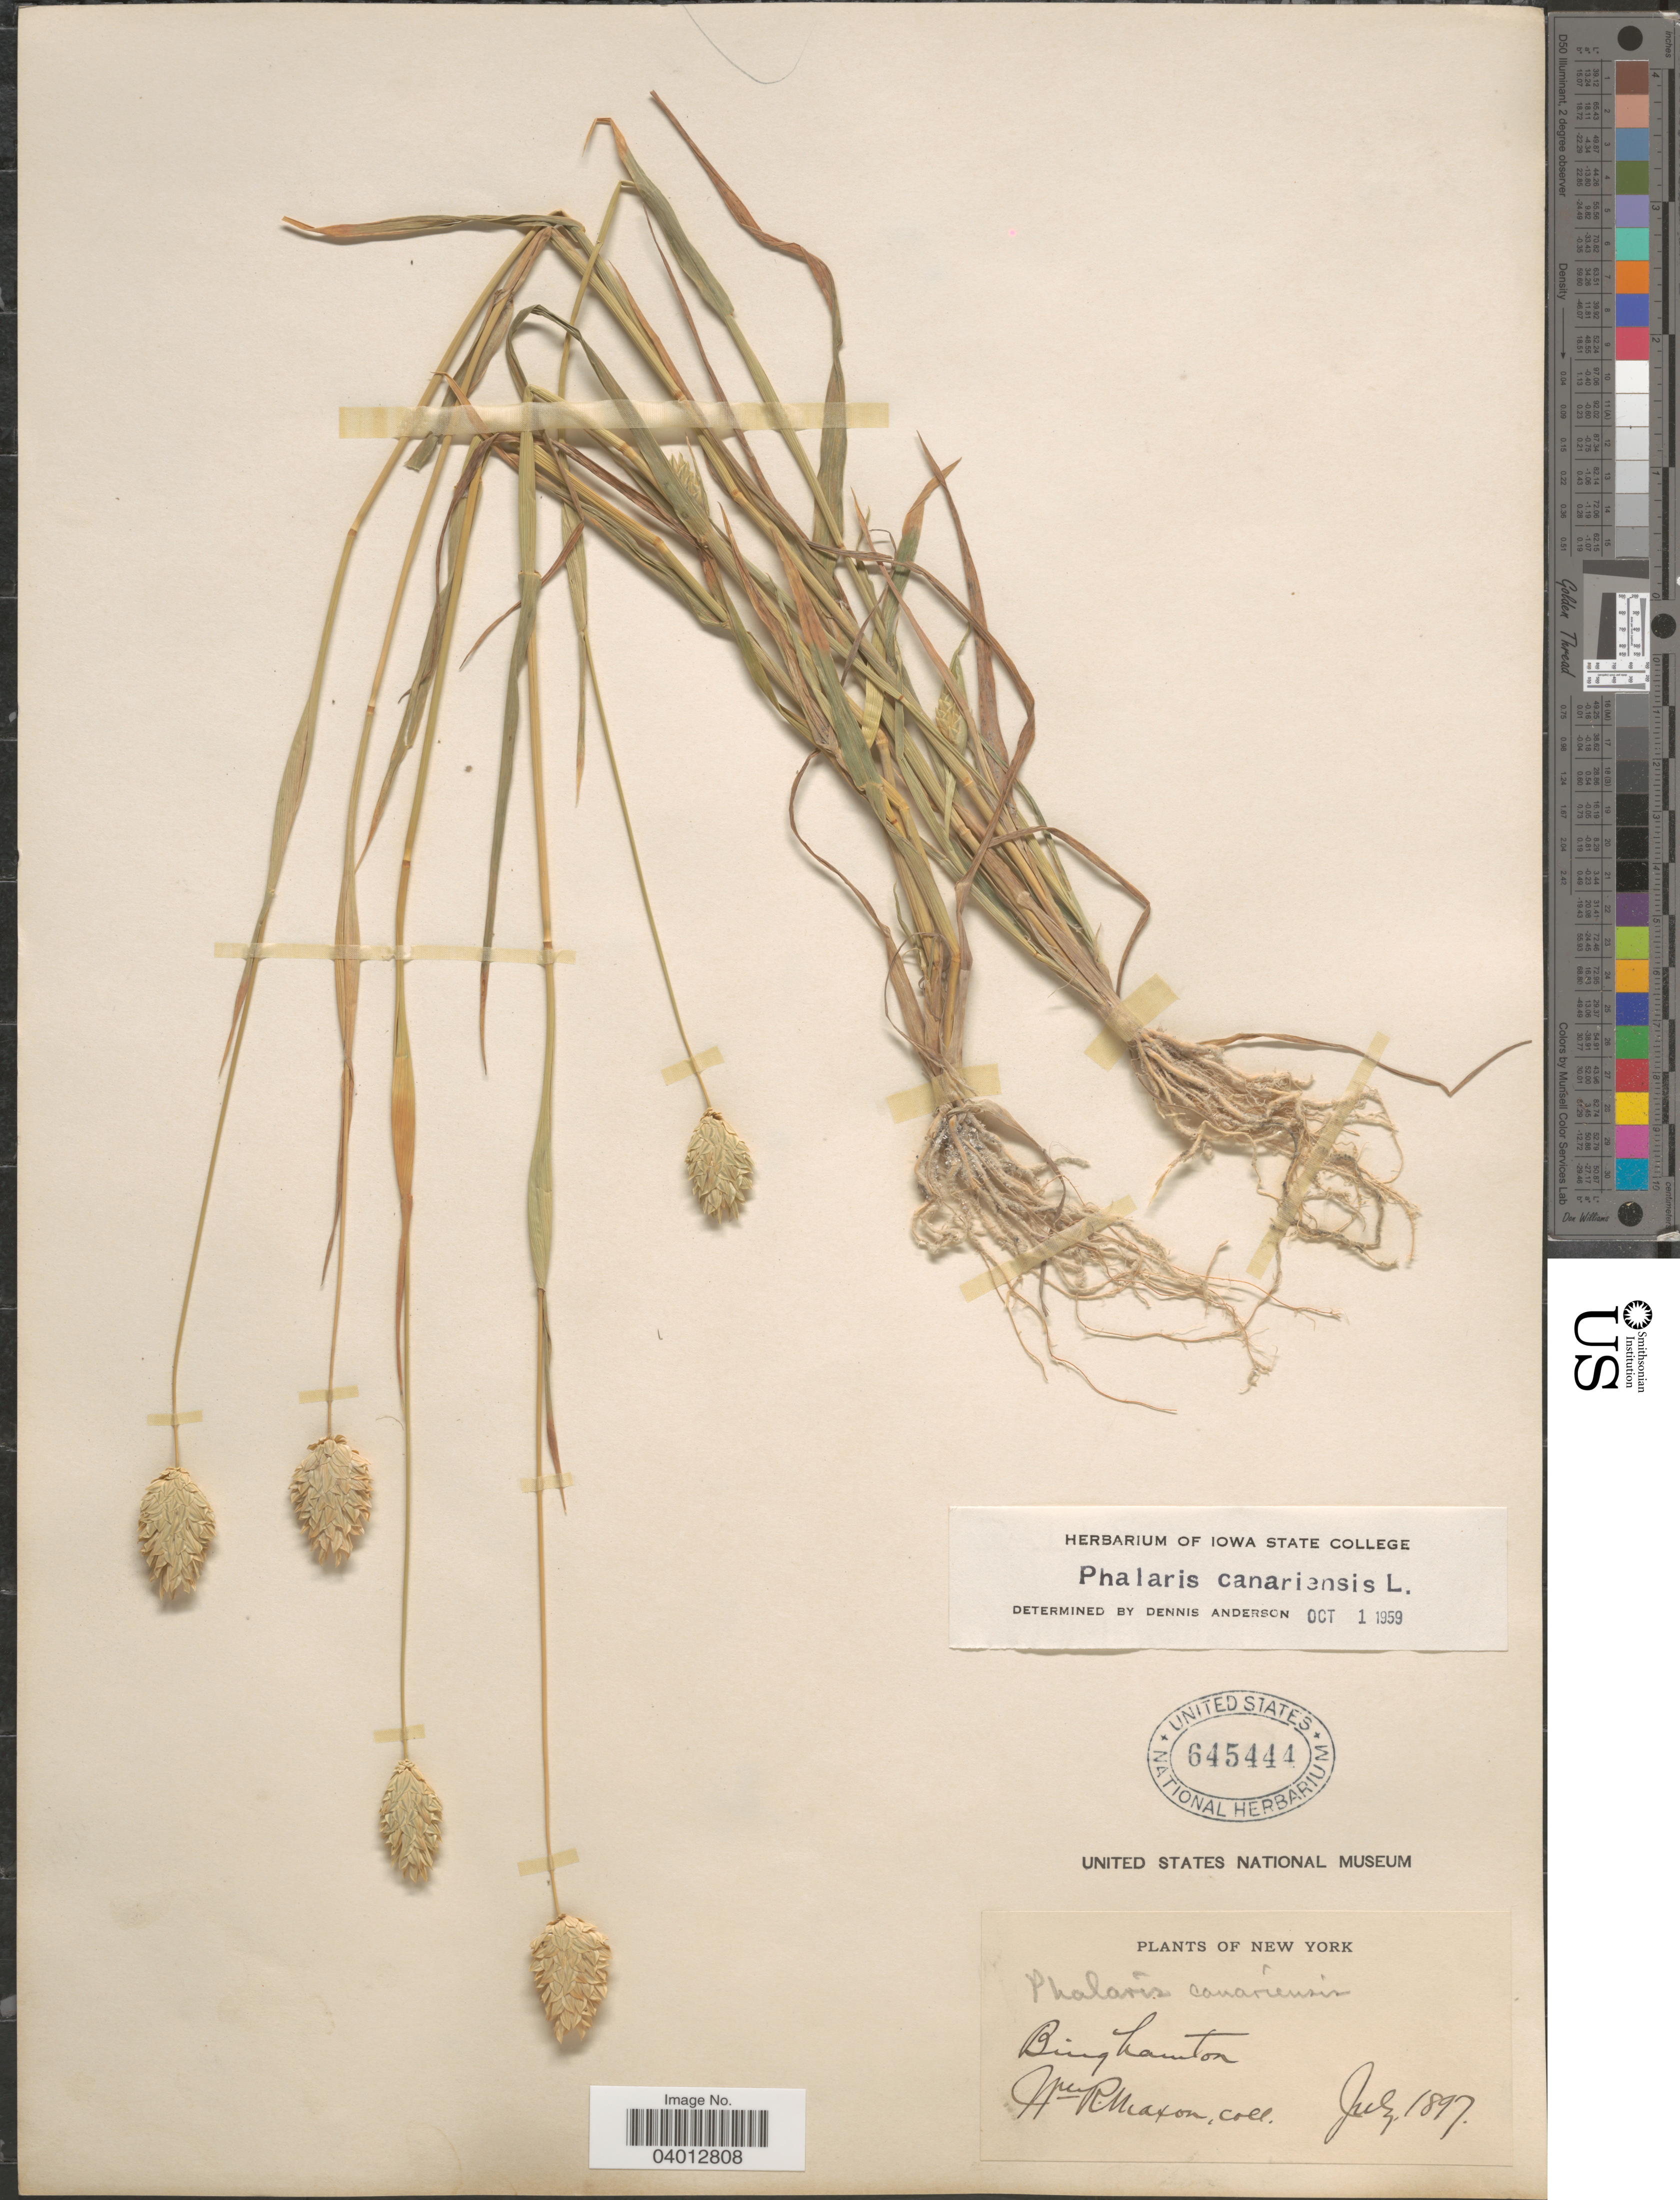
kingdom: Plantae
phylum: Tracheophyta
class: Liliopsida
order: Poales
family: Poaceae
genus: Phalaris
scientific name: Phalaris canariensis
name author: L.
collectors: W. R. Maxon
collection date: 1897-07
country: United States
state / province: New York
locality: Binghamton.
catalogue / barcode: US 645444